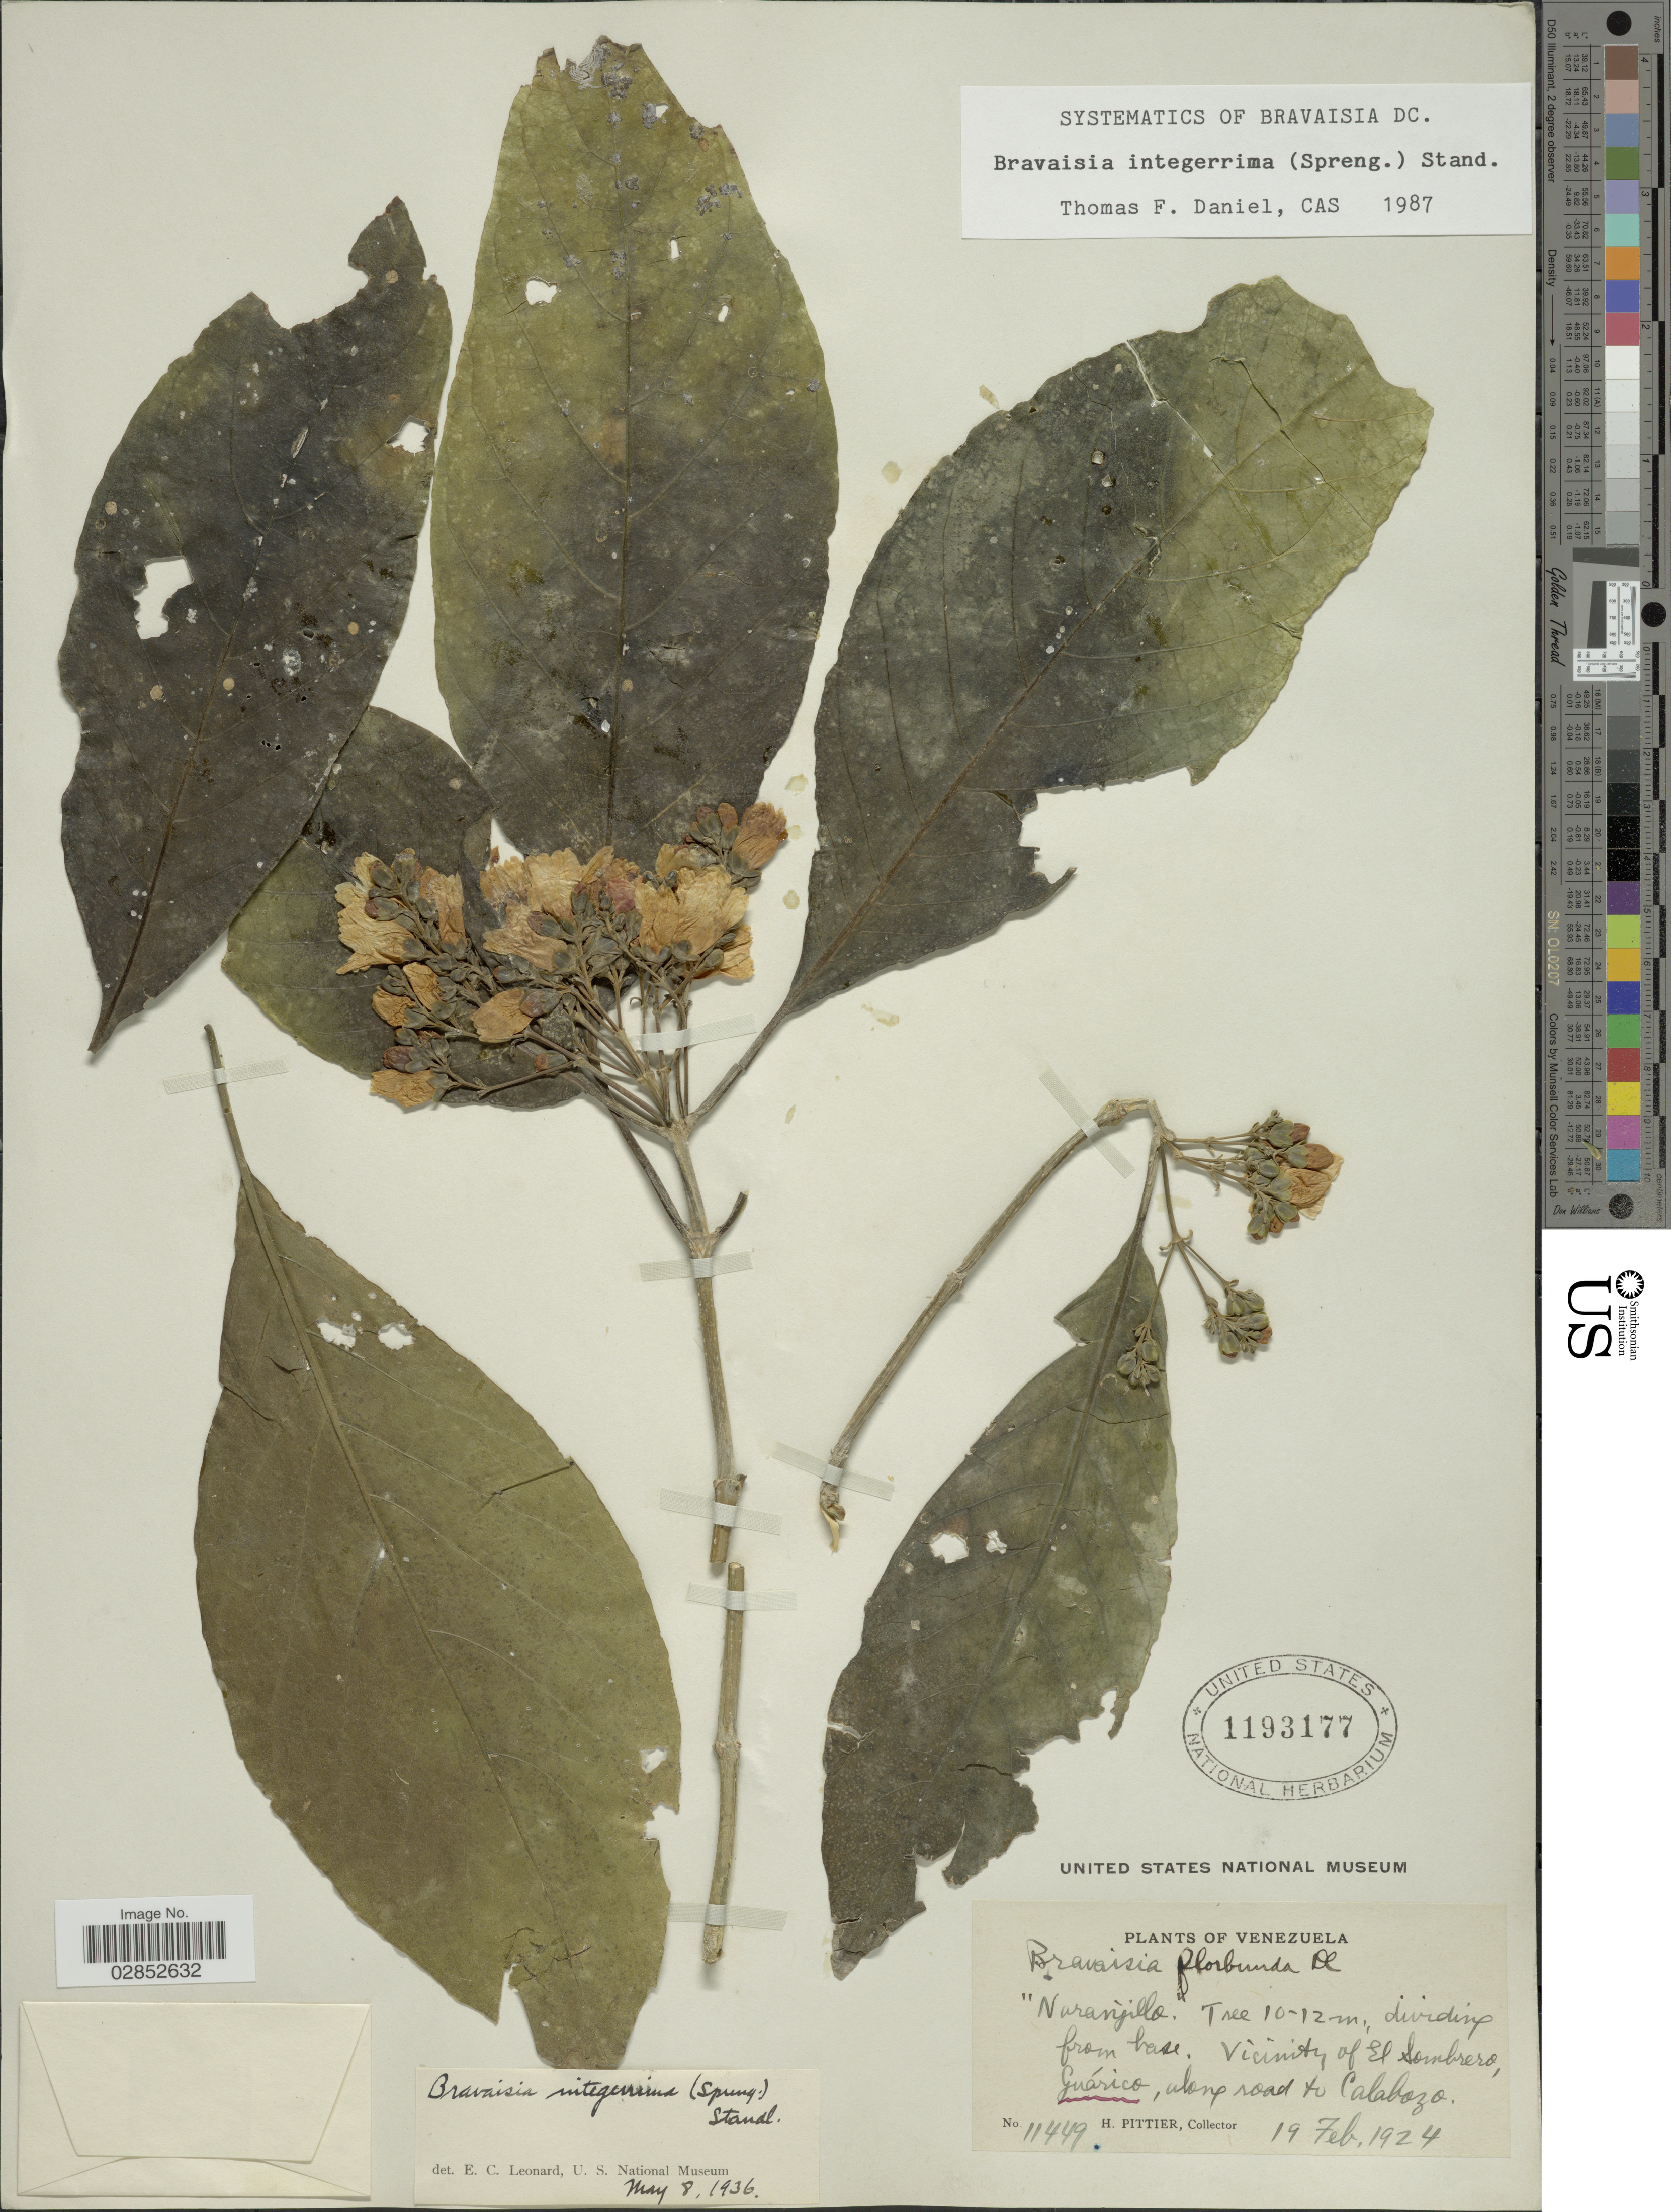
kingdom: Plantae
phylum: Tracheophyta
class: Magnoliopsida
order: Lamiales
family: Acanthaceae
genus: Bravaisia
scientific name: Bravaisia integerrima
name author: (Spreng.) Standl.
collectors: H. F. Pittier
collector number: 11449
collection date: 1924-02-19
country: Venezuela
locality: Vicinity of El Sombrero, Guárico, along road to Calabozo.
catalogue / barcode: US 1193177